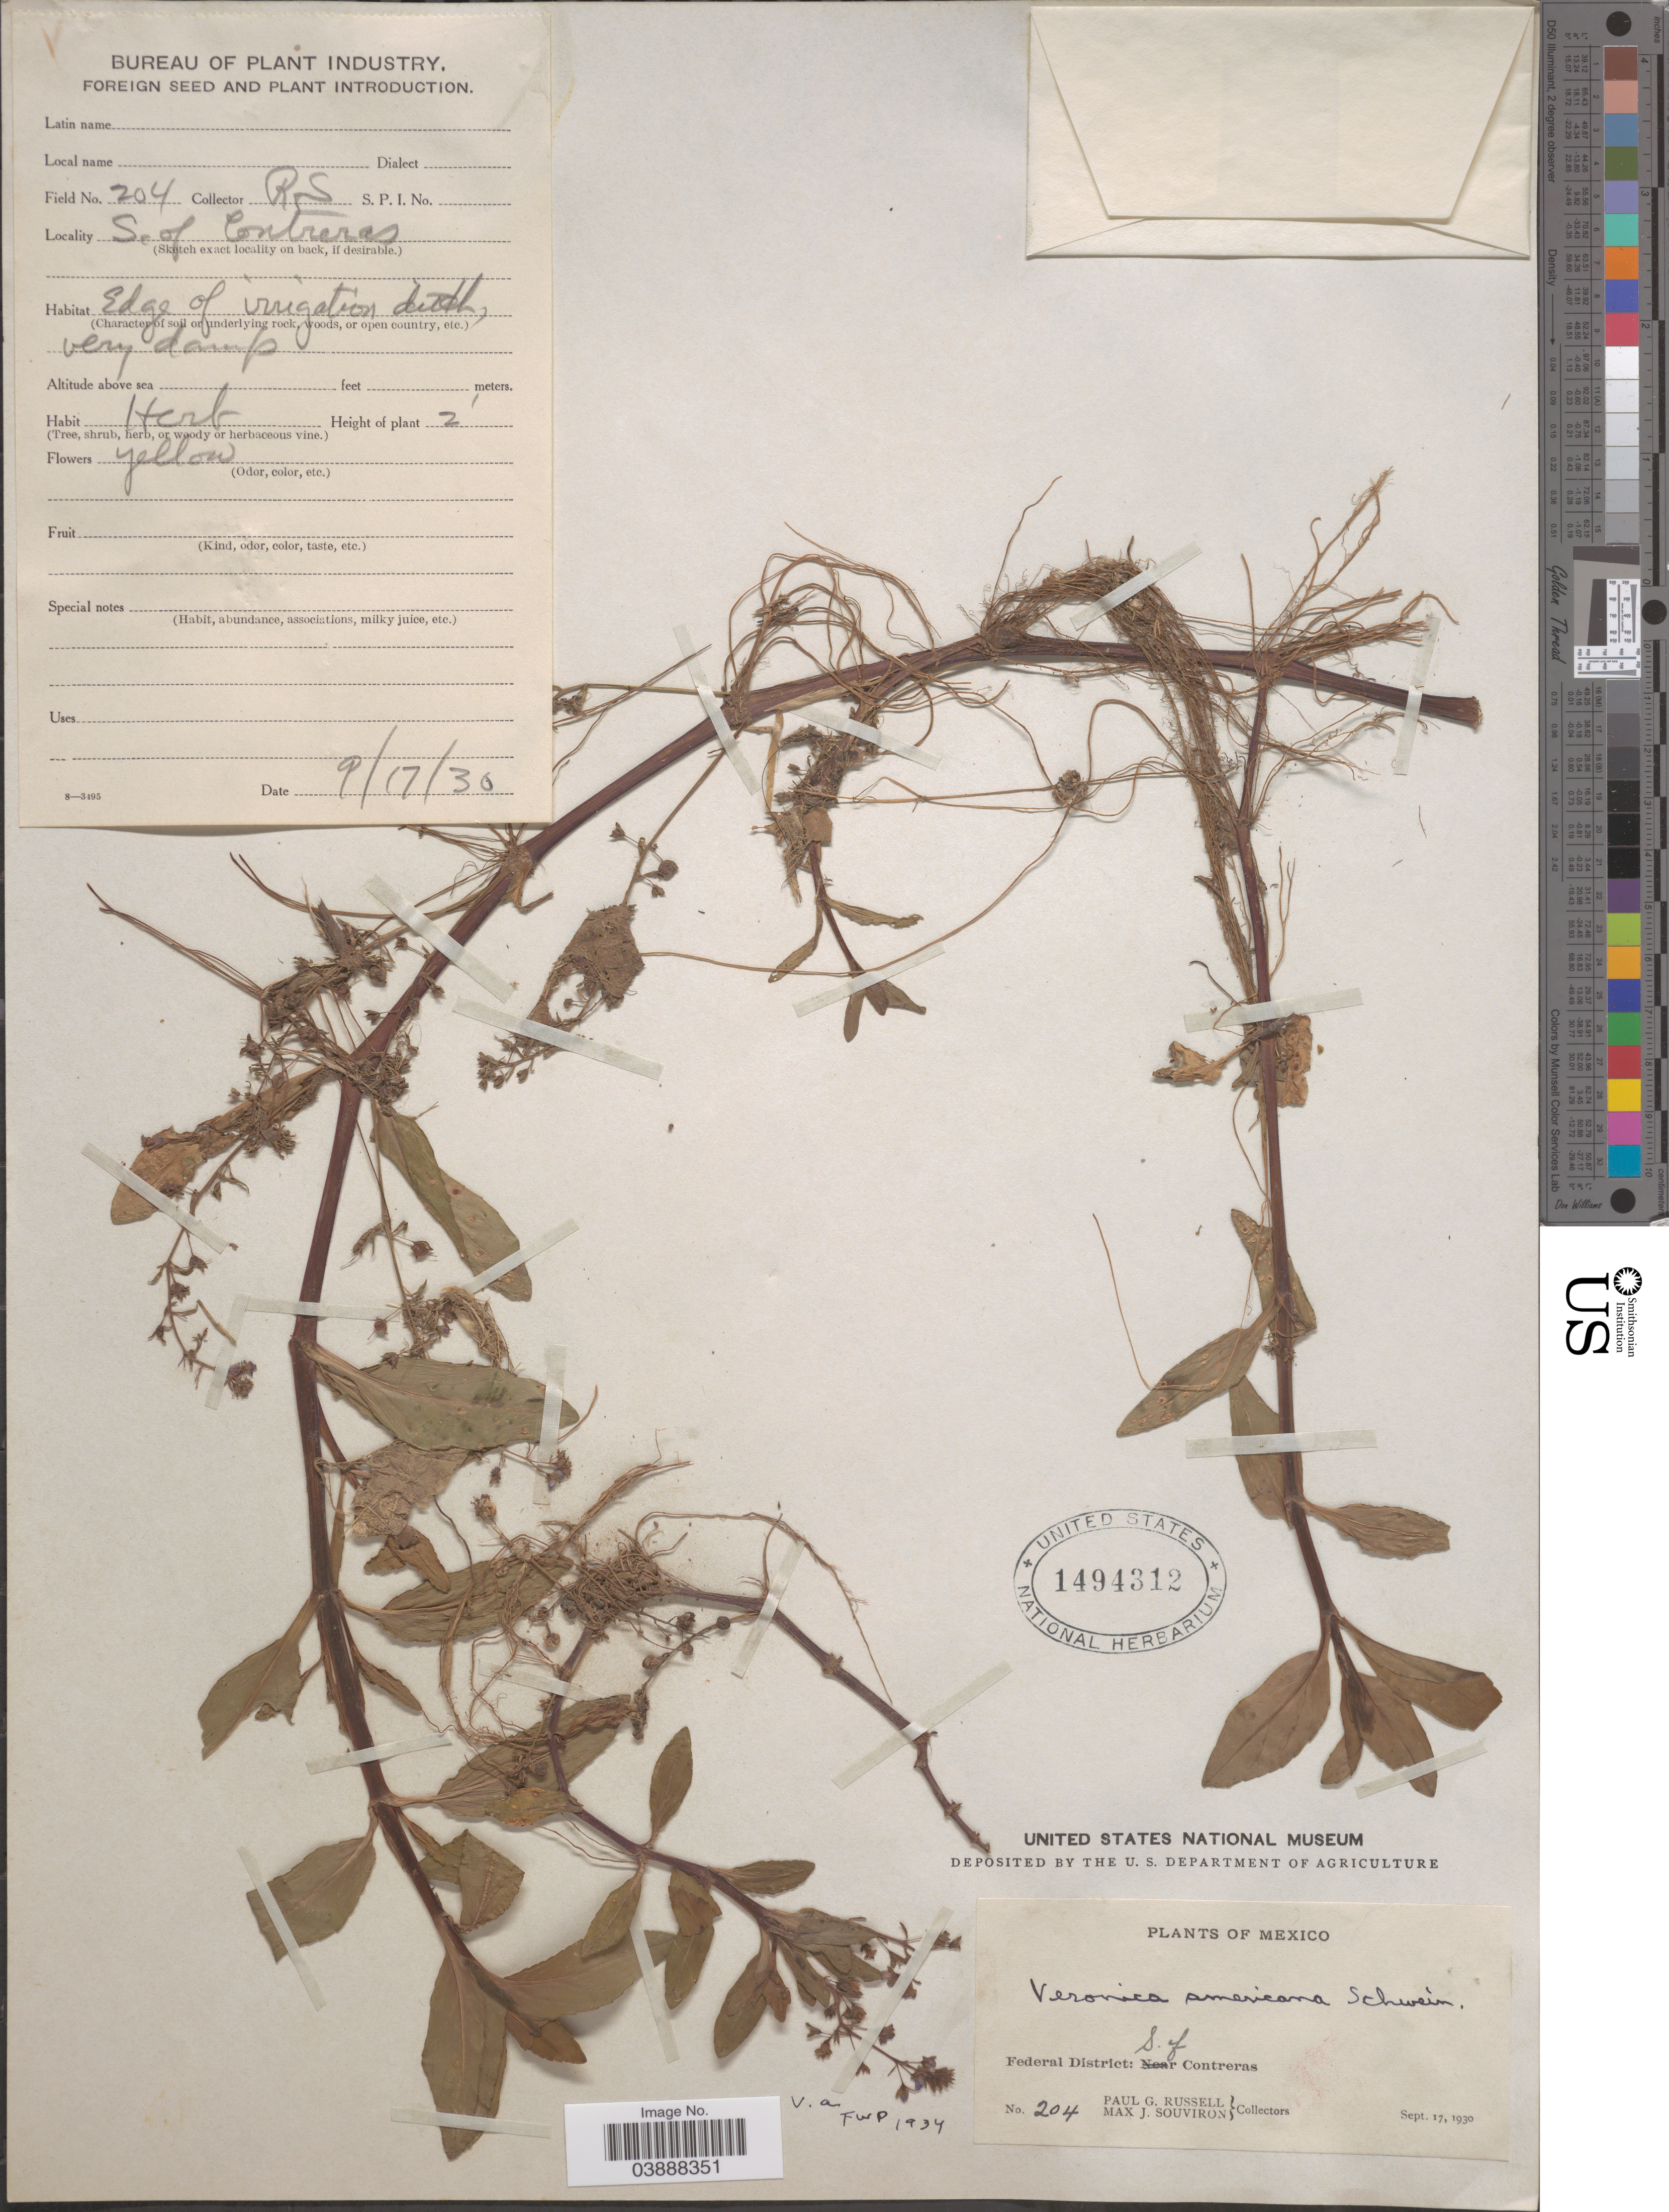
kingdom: Plantae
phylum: Tracheophyta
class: Magnoliopsida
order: Lamiales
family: Plantaginaceae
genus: Veronica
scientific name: Veronica americana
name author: Schwein. ex Benth.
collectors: P. G. Russell & M. J. Souviron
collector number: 204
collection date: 1930-09-17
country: Mexico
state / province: Distrito Federal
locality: Federal District: S. of Contreras.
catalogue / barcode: US 1494312